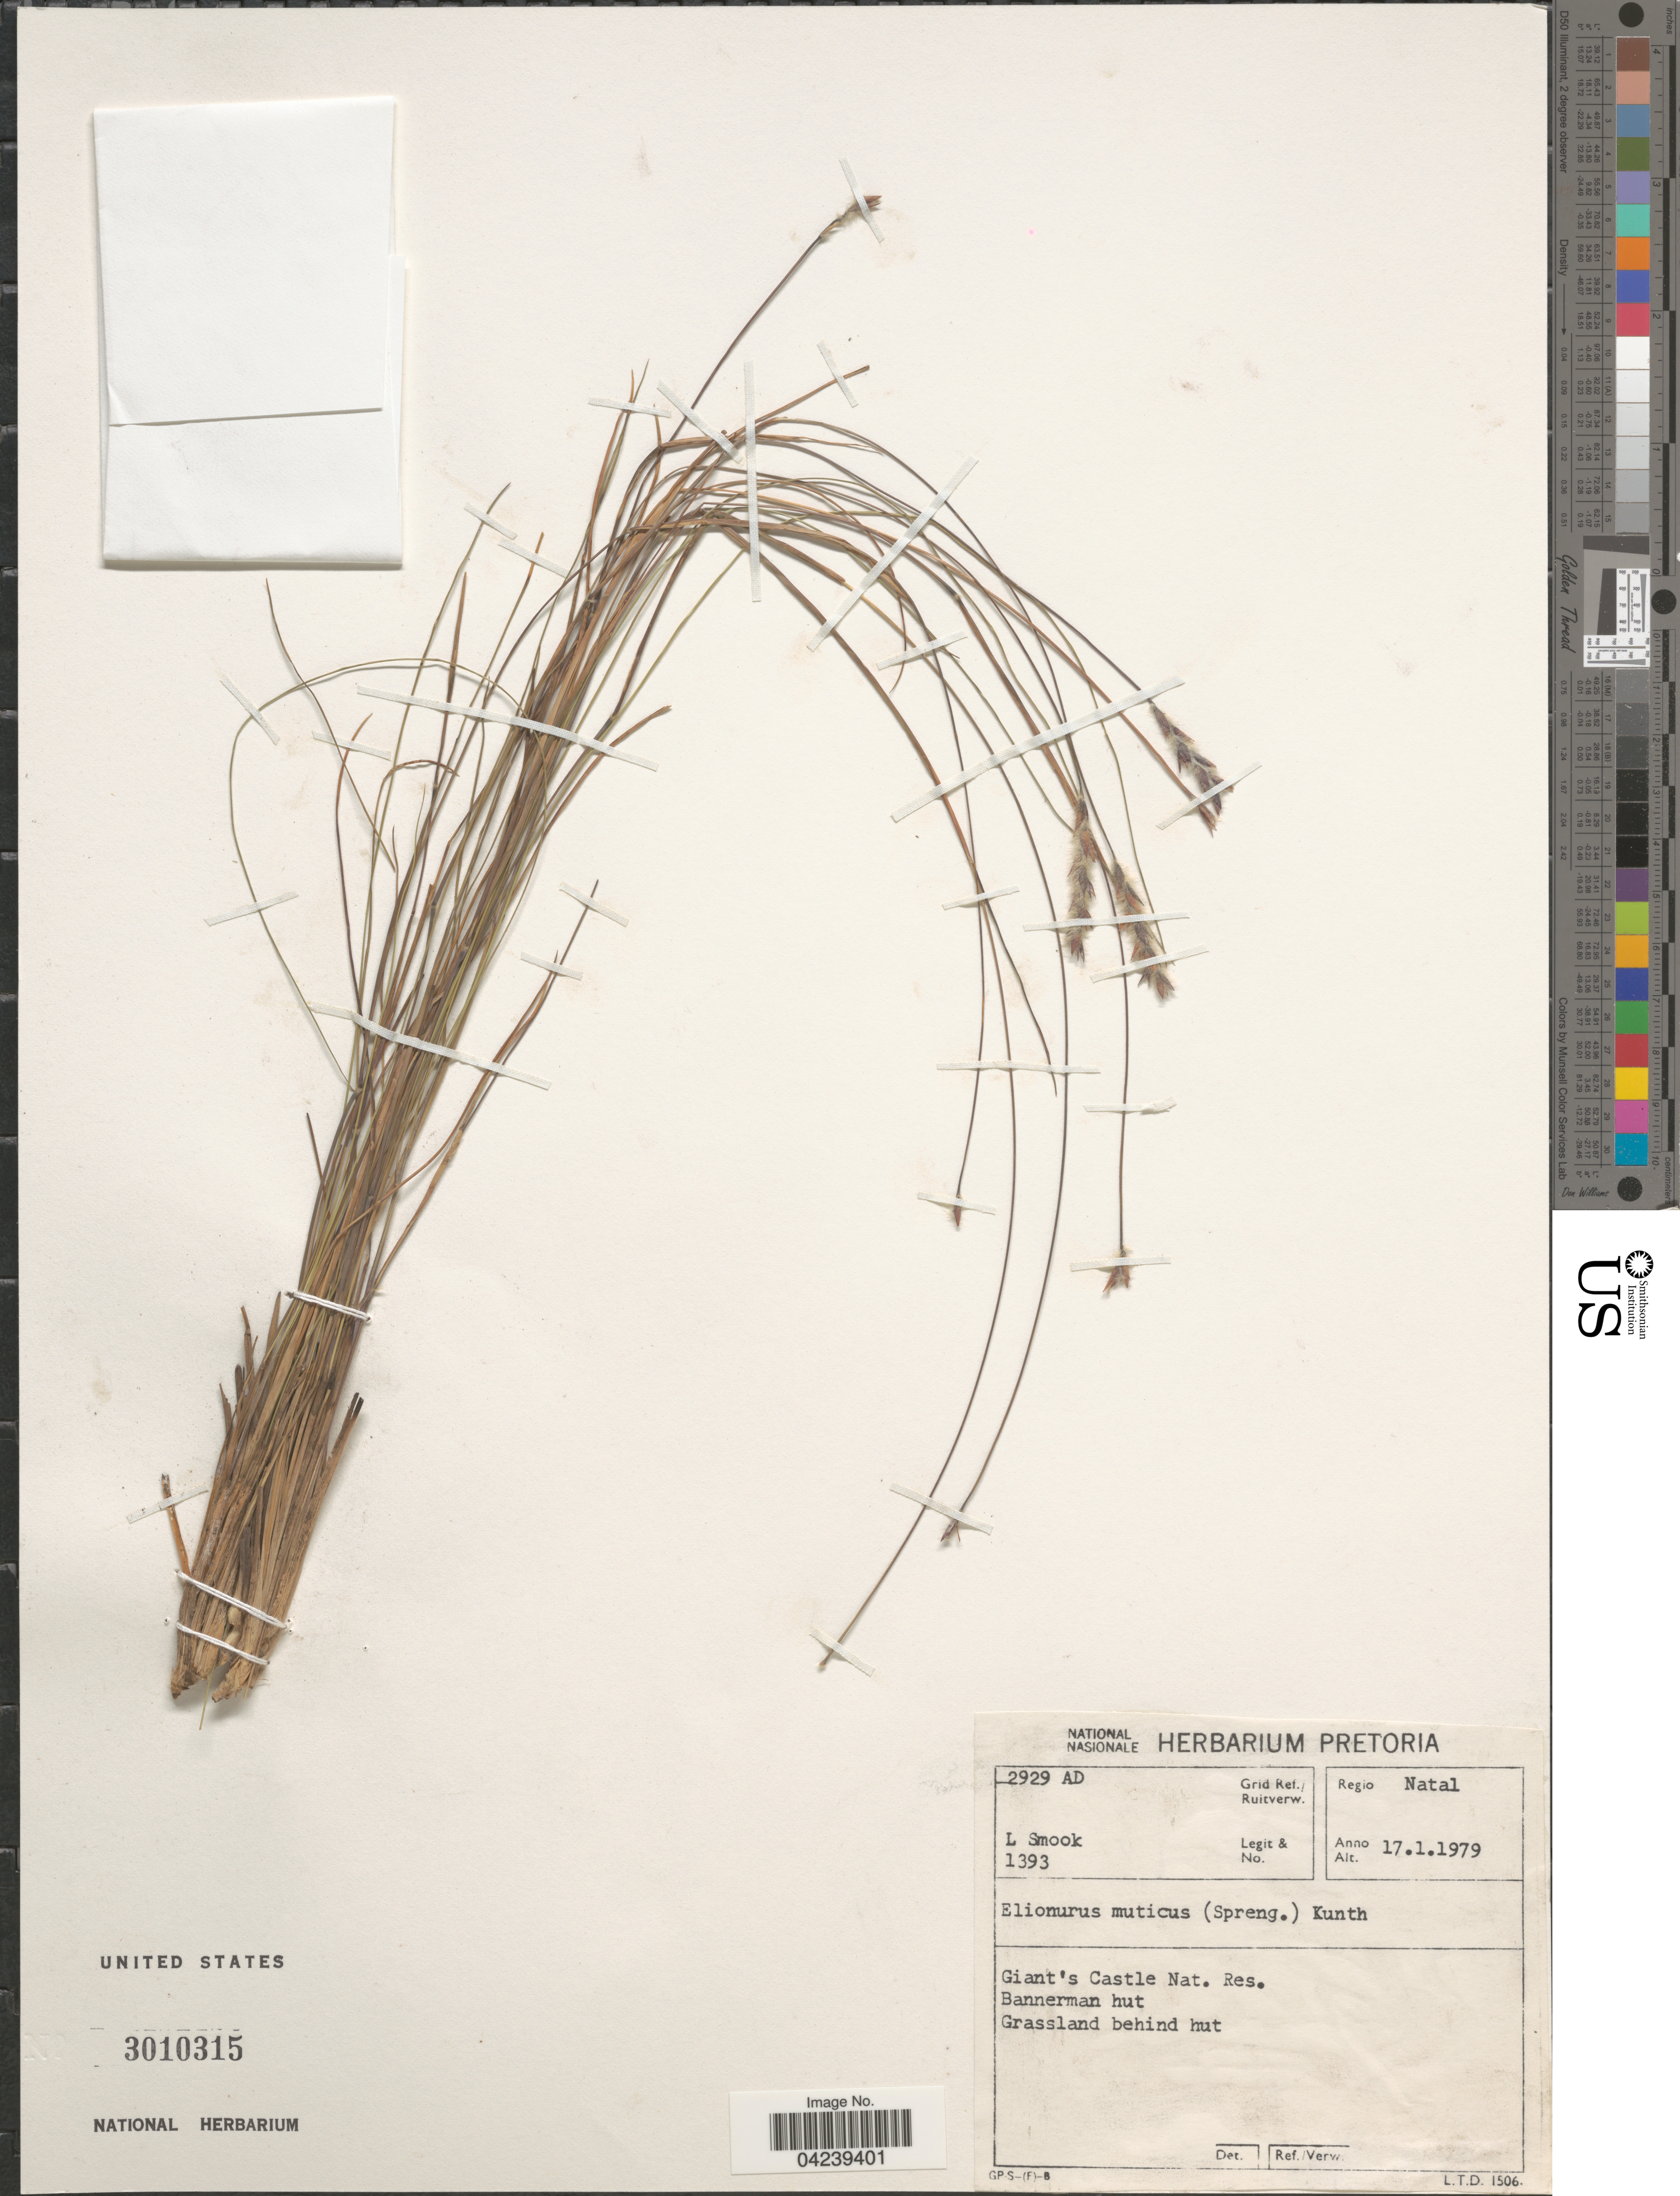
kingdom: Plantae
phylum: Tracheophyta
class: Liliopsida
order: Poales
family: Poaceae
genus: Elionurus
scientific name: Elionurus muticus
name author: (Spreng.) Kuntze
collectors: L. Smook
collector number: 1393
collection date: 1979-01-17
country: South Africa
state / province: KwaZulu-Natal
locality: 2929 AD Grid Ref./Ruitverw. Regio Natal. Giant's Castle Nat. Res. Bannerman hut.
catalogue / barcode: US 3010315